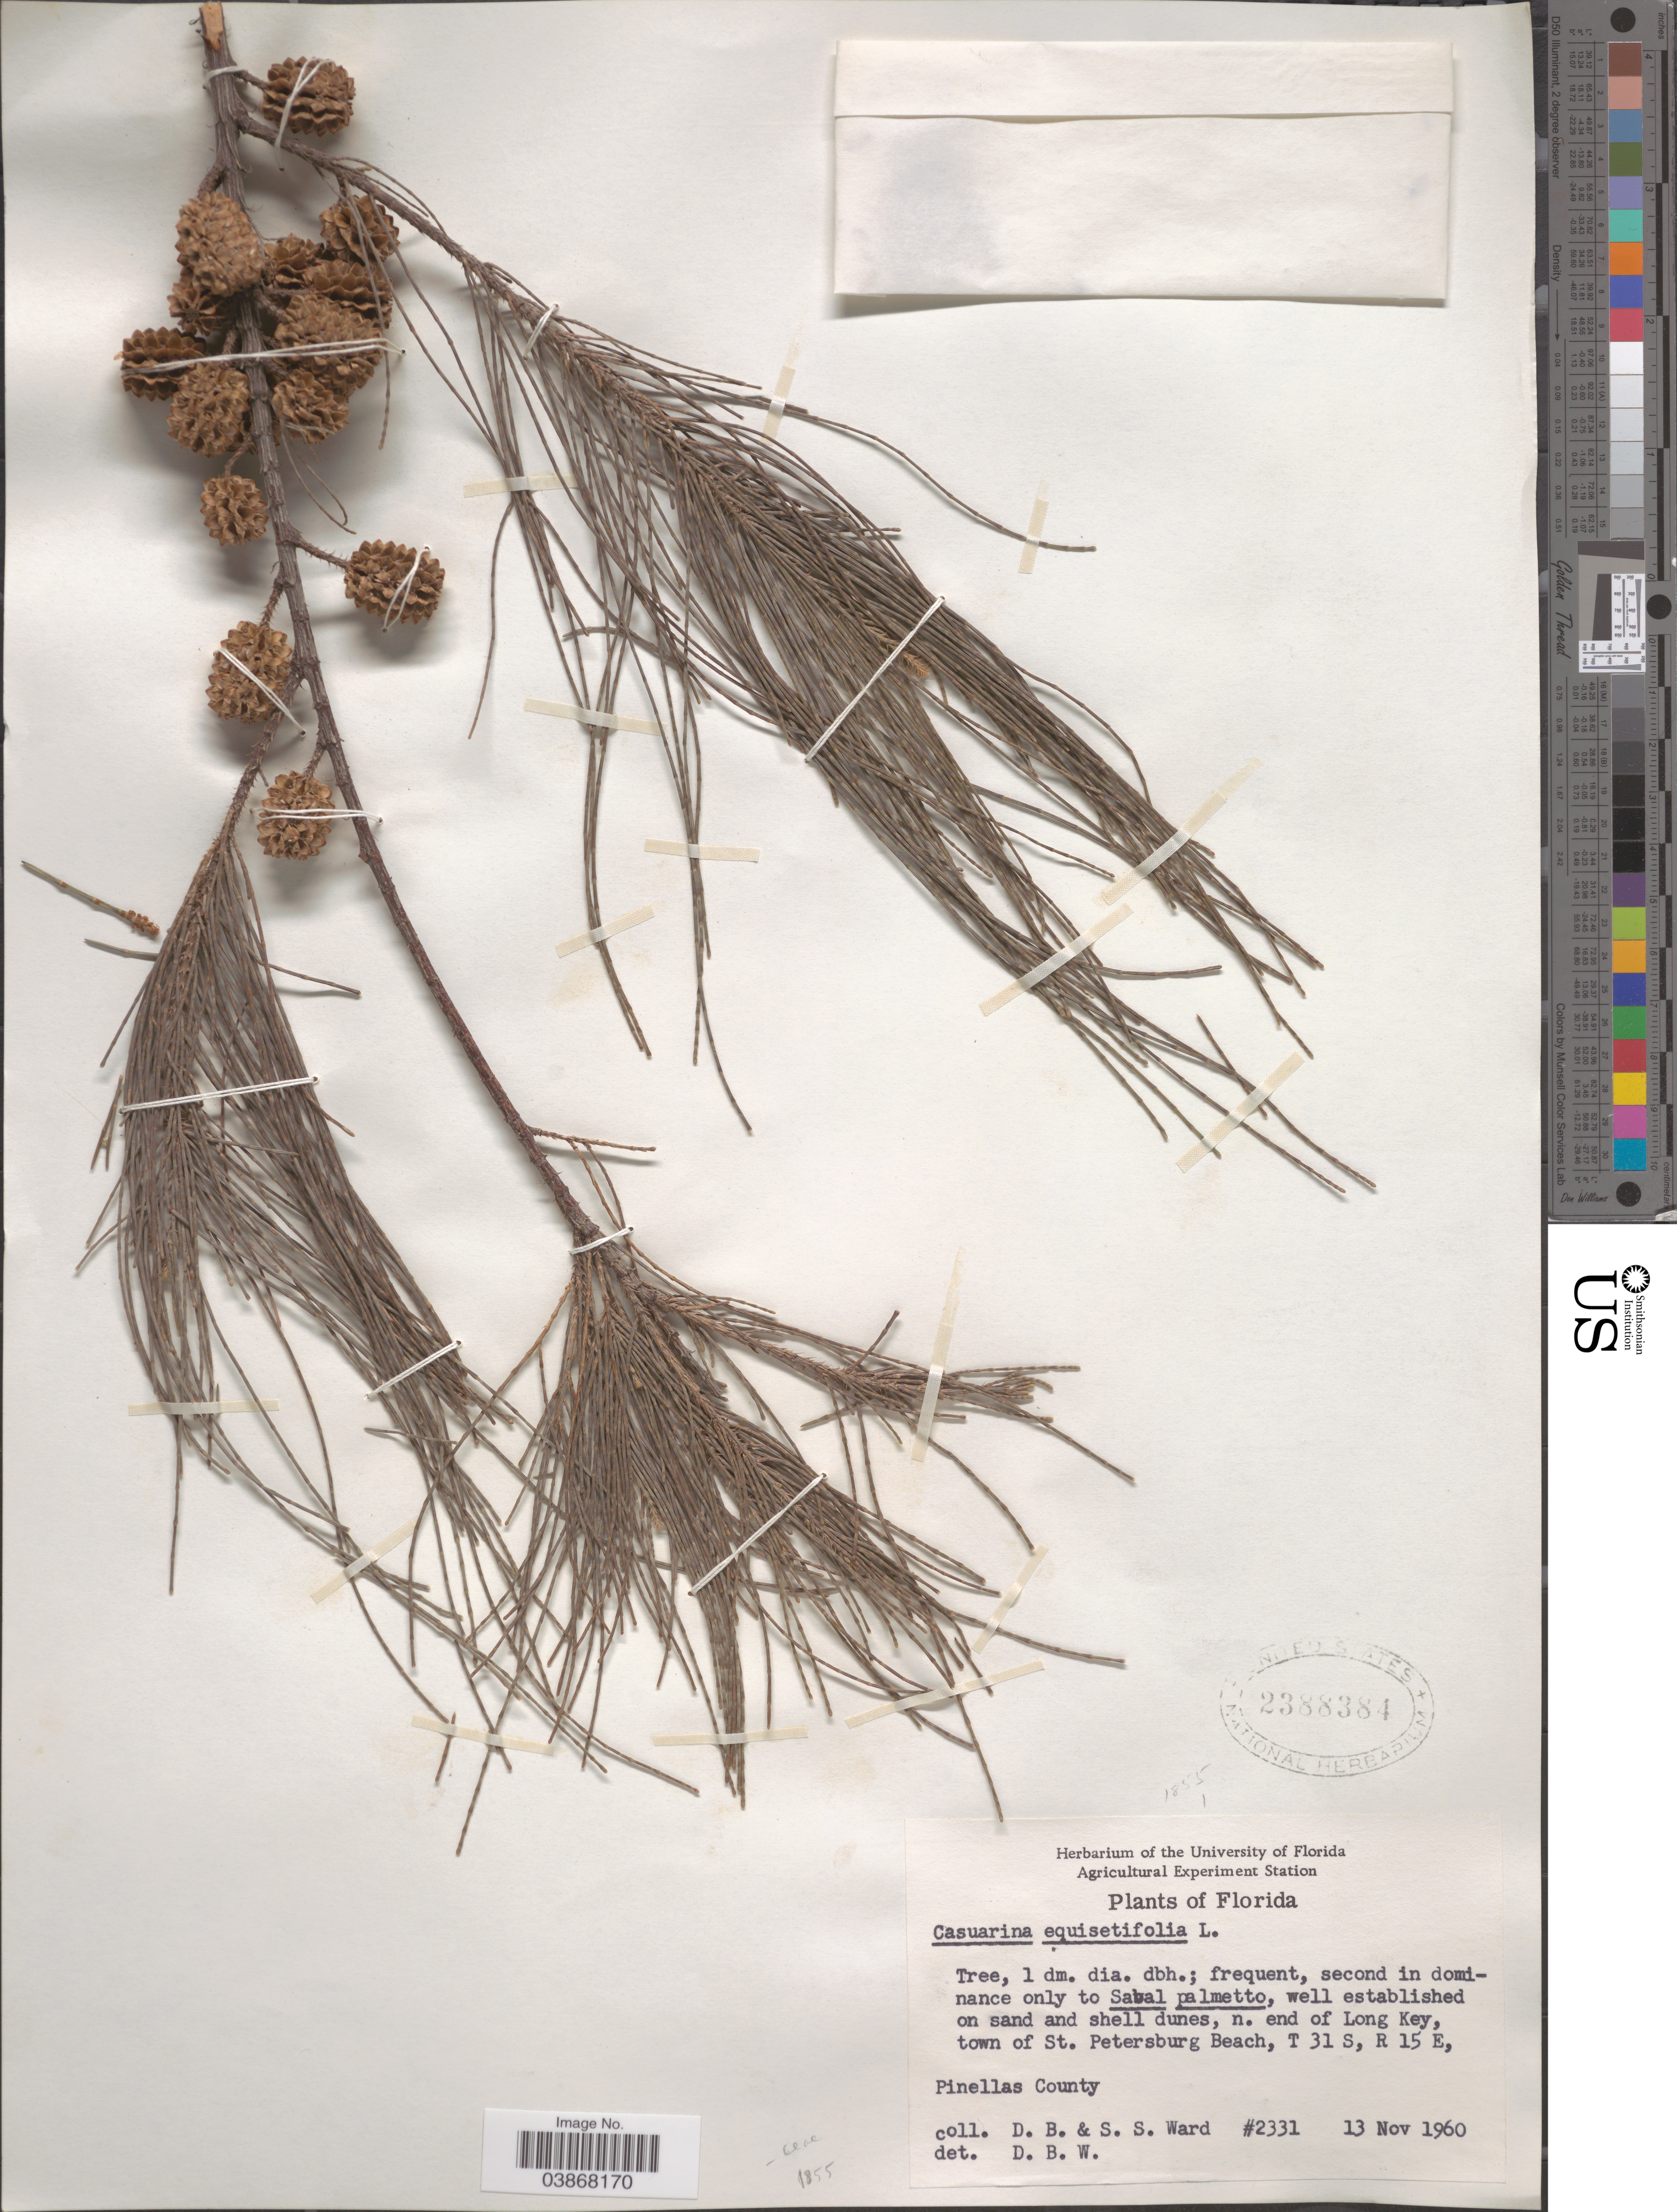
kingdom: Plantae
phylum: Tracheophyta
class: Magnoliopsida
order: Fagales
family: Casuarinaceae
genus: Casuarina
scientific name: Casuarina equisetifolia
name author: L.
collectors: D. B. Ward & S. S. Ward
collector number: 2331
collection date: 1960-11-13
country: United States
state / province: Florida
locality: N. end of Long Key, town of St. Petersburg Beach, T 31 S, R 15 E, Pinellas County.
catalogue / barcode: US 2388384